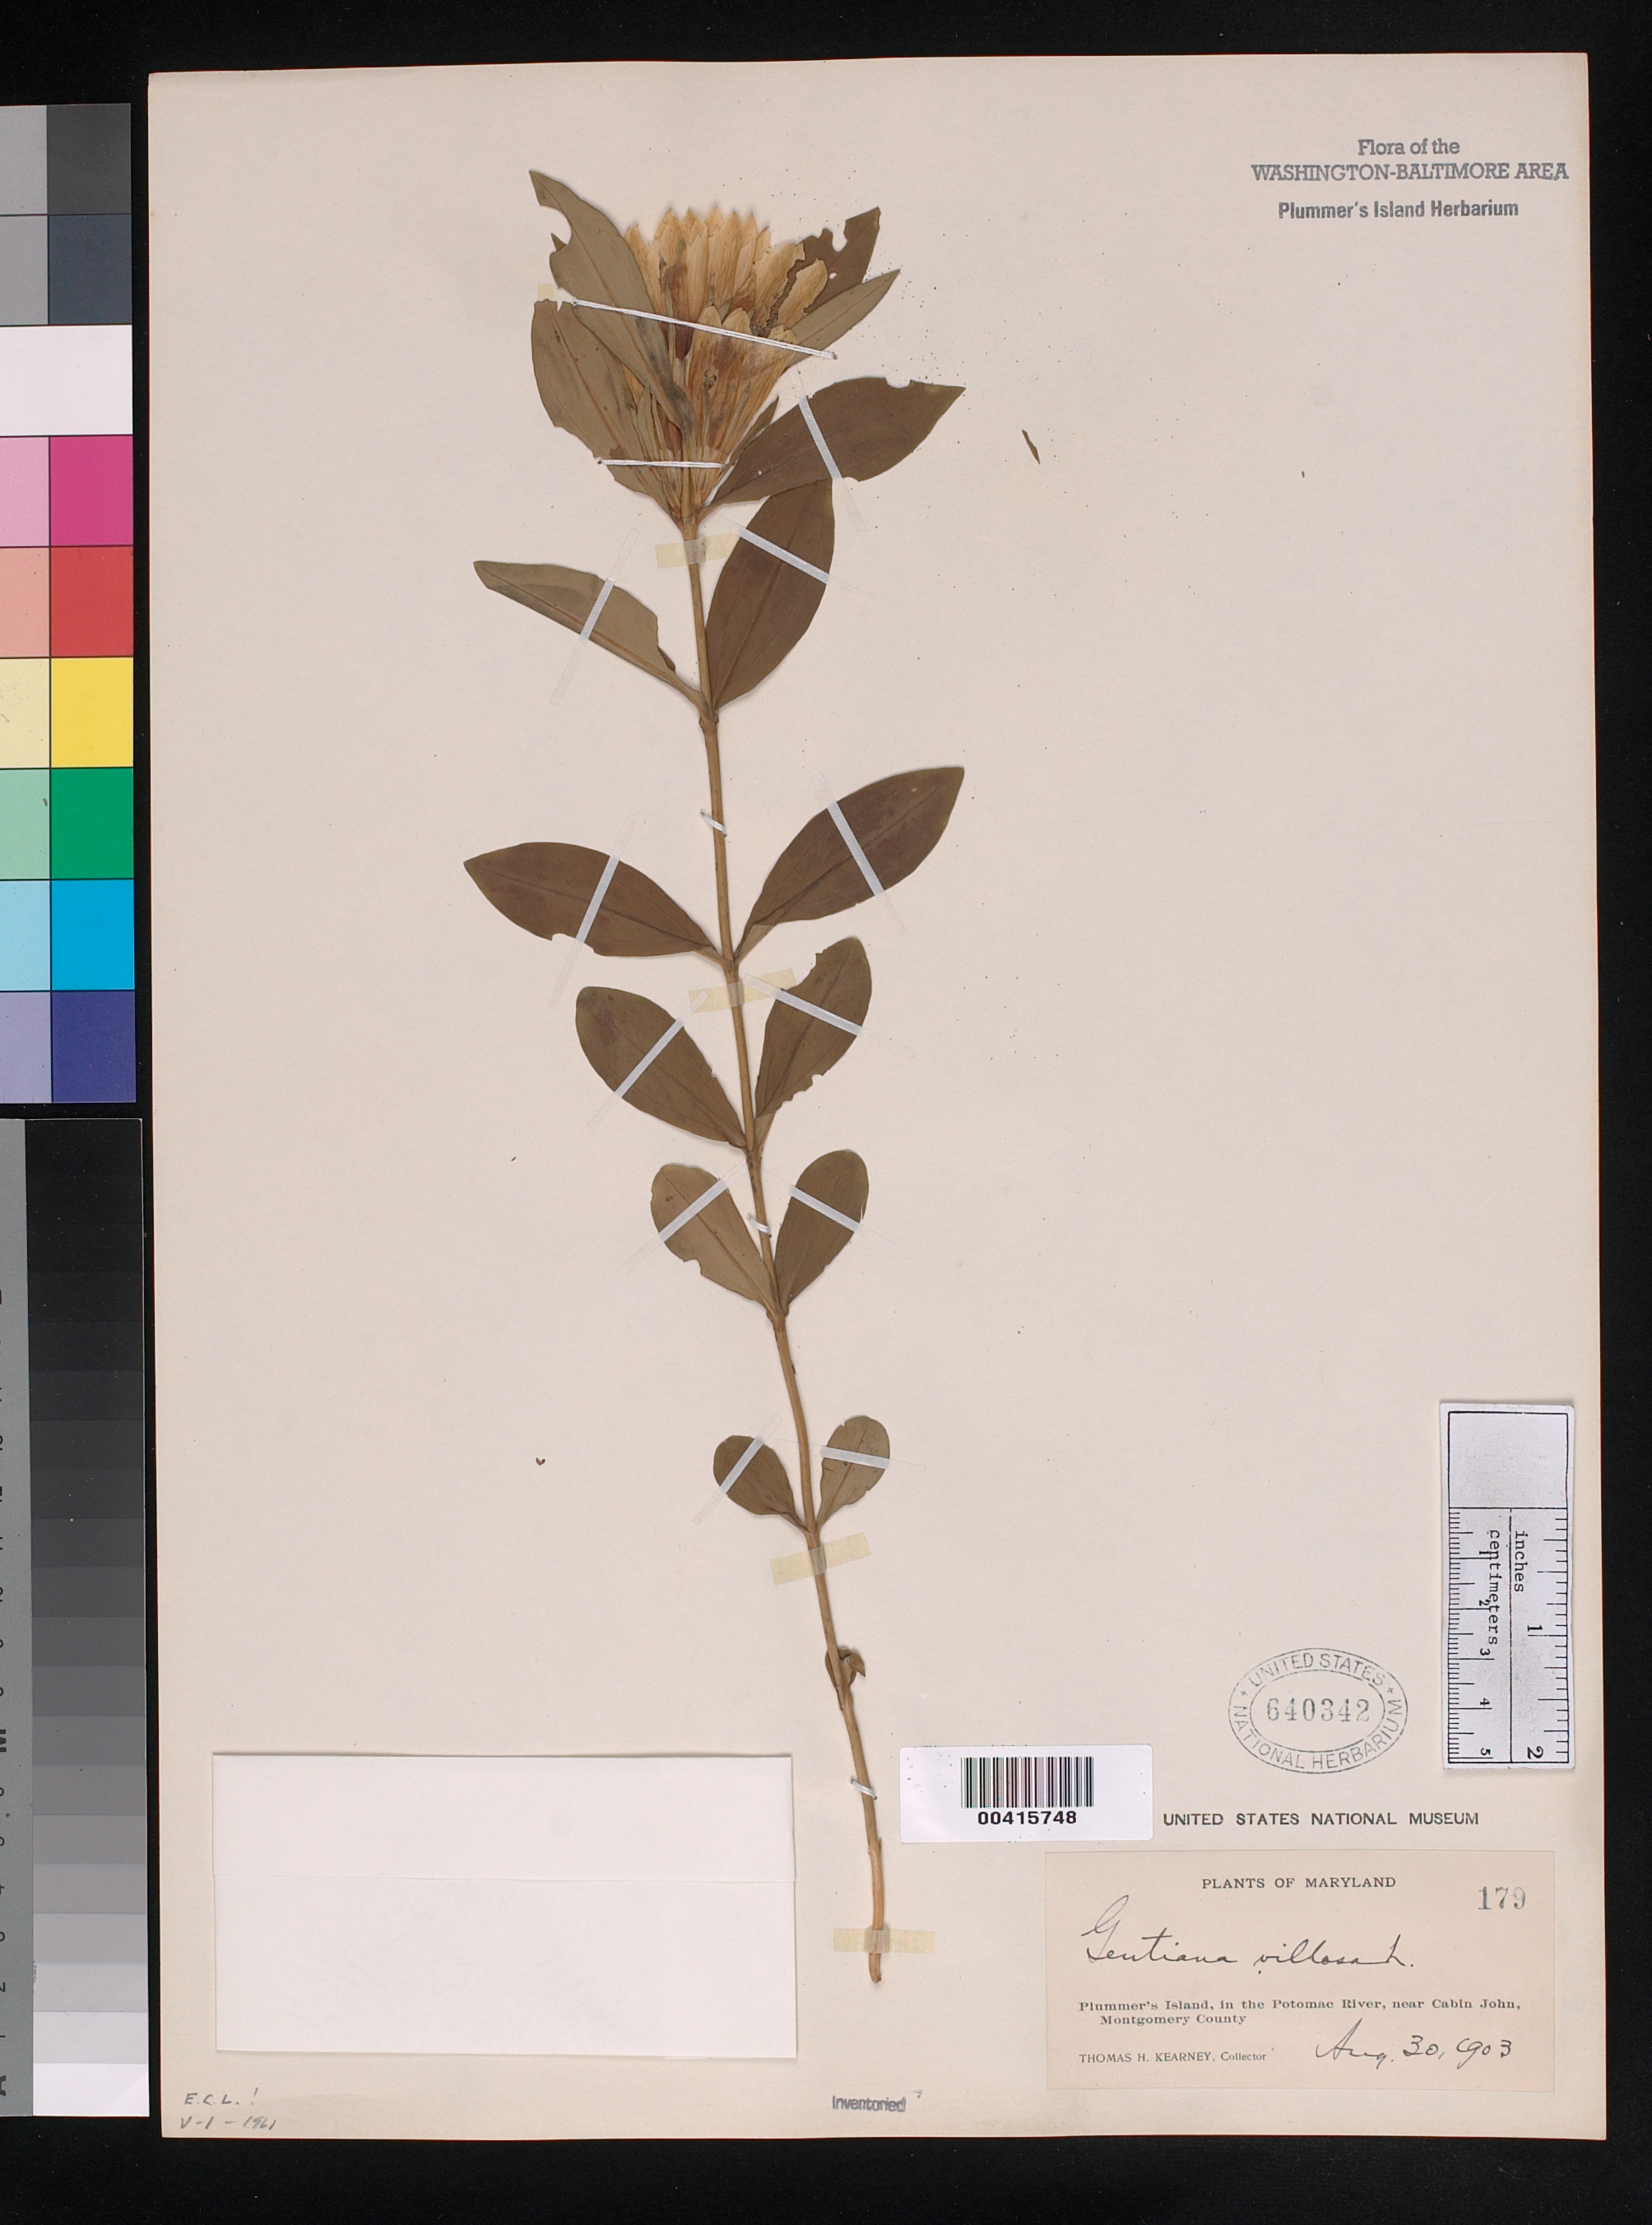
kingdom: Plantae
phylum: Tracheophyta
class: Magnoliopsida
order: Gentianales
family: Gentianaceae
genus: Gentiana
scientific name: Gentiana villosa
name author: L.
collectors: T. H. Kearney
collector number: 179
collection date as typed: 30 Aug 1903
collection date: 1903-08-30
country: United States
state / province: Maryland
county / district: Montgomery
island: Plummers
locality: Plummer's Island C. & O. Canal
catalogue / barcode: US 640342